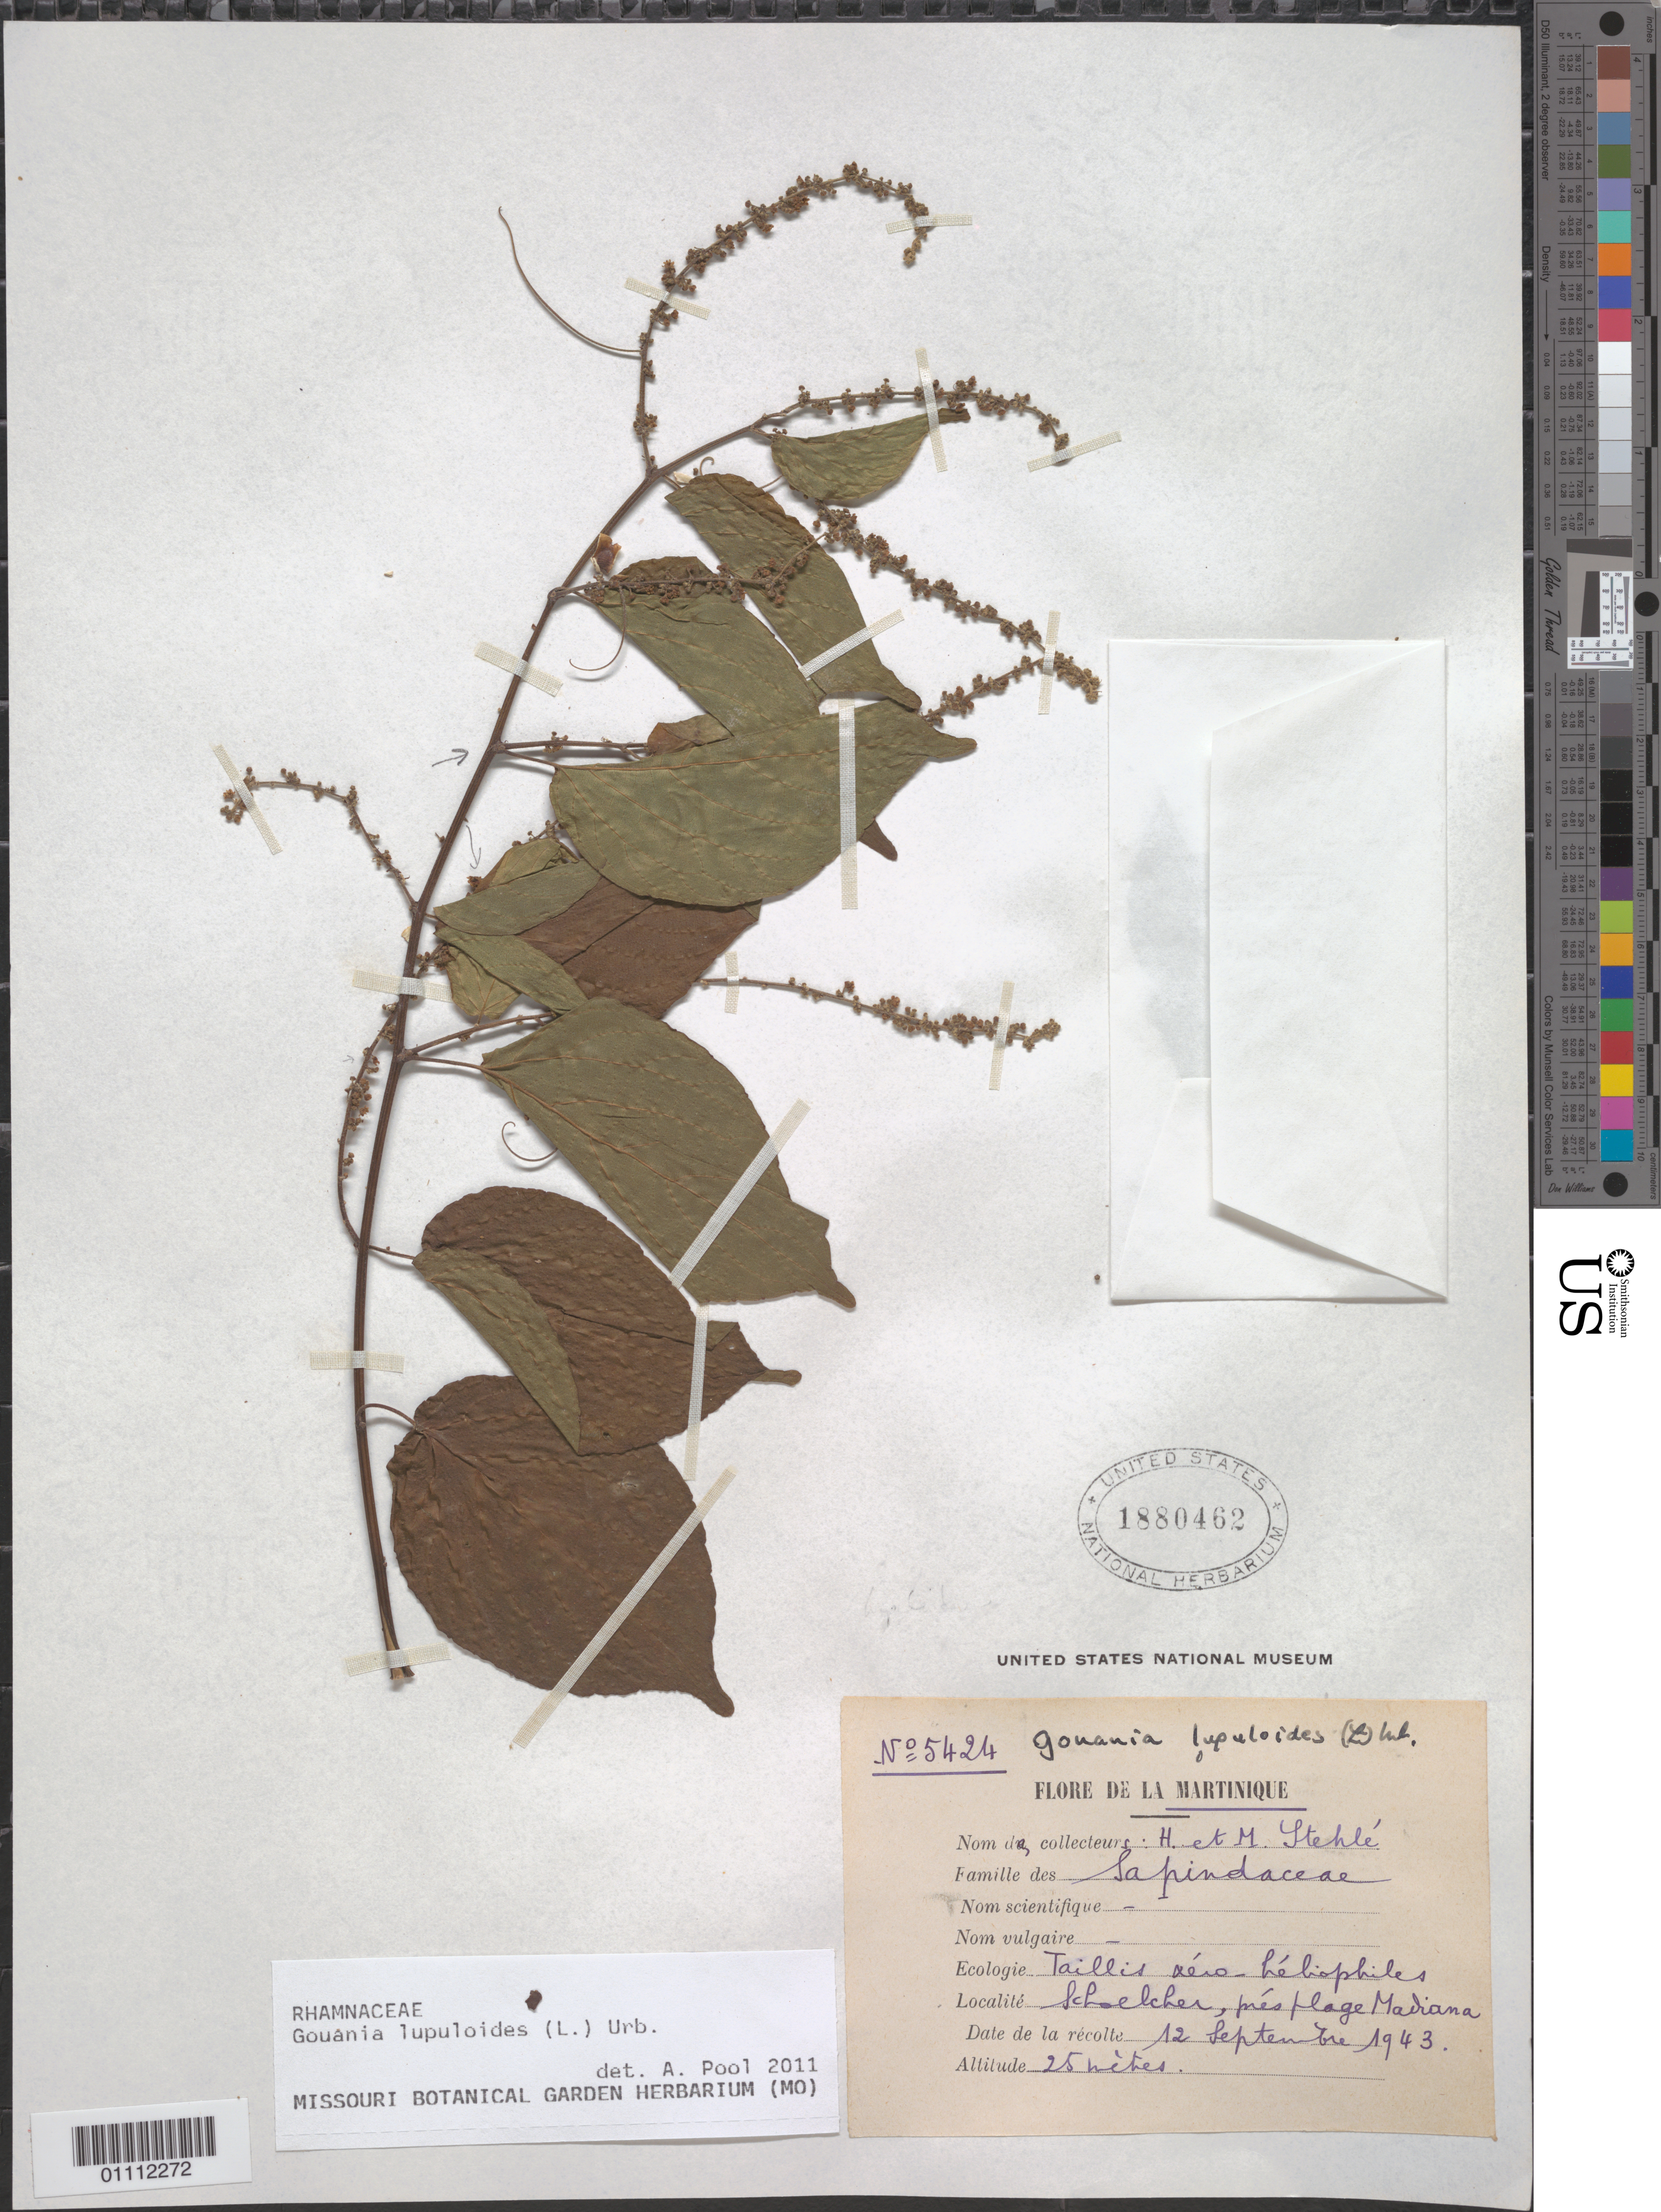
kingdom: Plantae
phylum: Tracheophyta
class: Magnoliopsida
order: Rosales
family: Rhamnaceae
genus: Gouania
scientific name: Gouania lupuloides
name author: (L.) Urb.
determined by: Pool, A., (MO), Missouri Botanical Garden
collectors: H. Stehlé & M. Stehlé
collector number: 5424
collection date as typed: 12 Sep 1943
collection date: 1943-09-12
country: Martinique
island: Martinique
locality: Schœlcher , prés flage Madiana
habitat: Tailles xéro-héliophiles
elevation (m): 25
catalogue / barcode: US 1880462